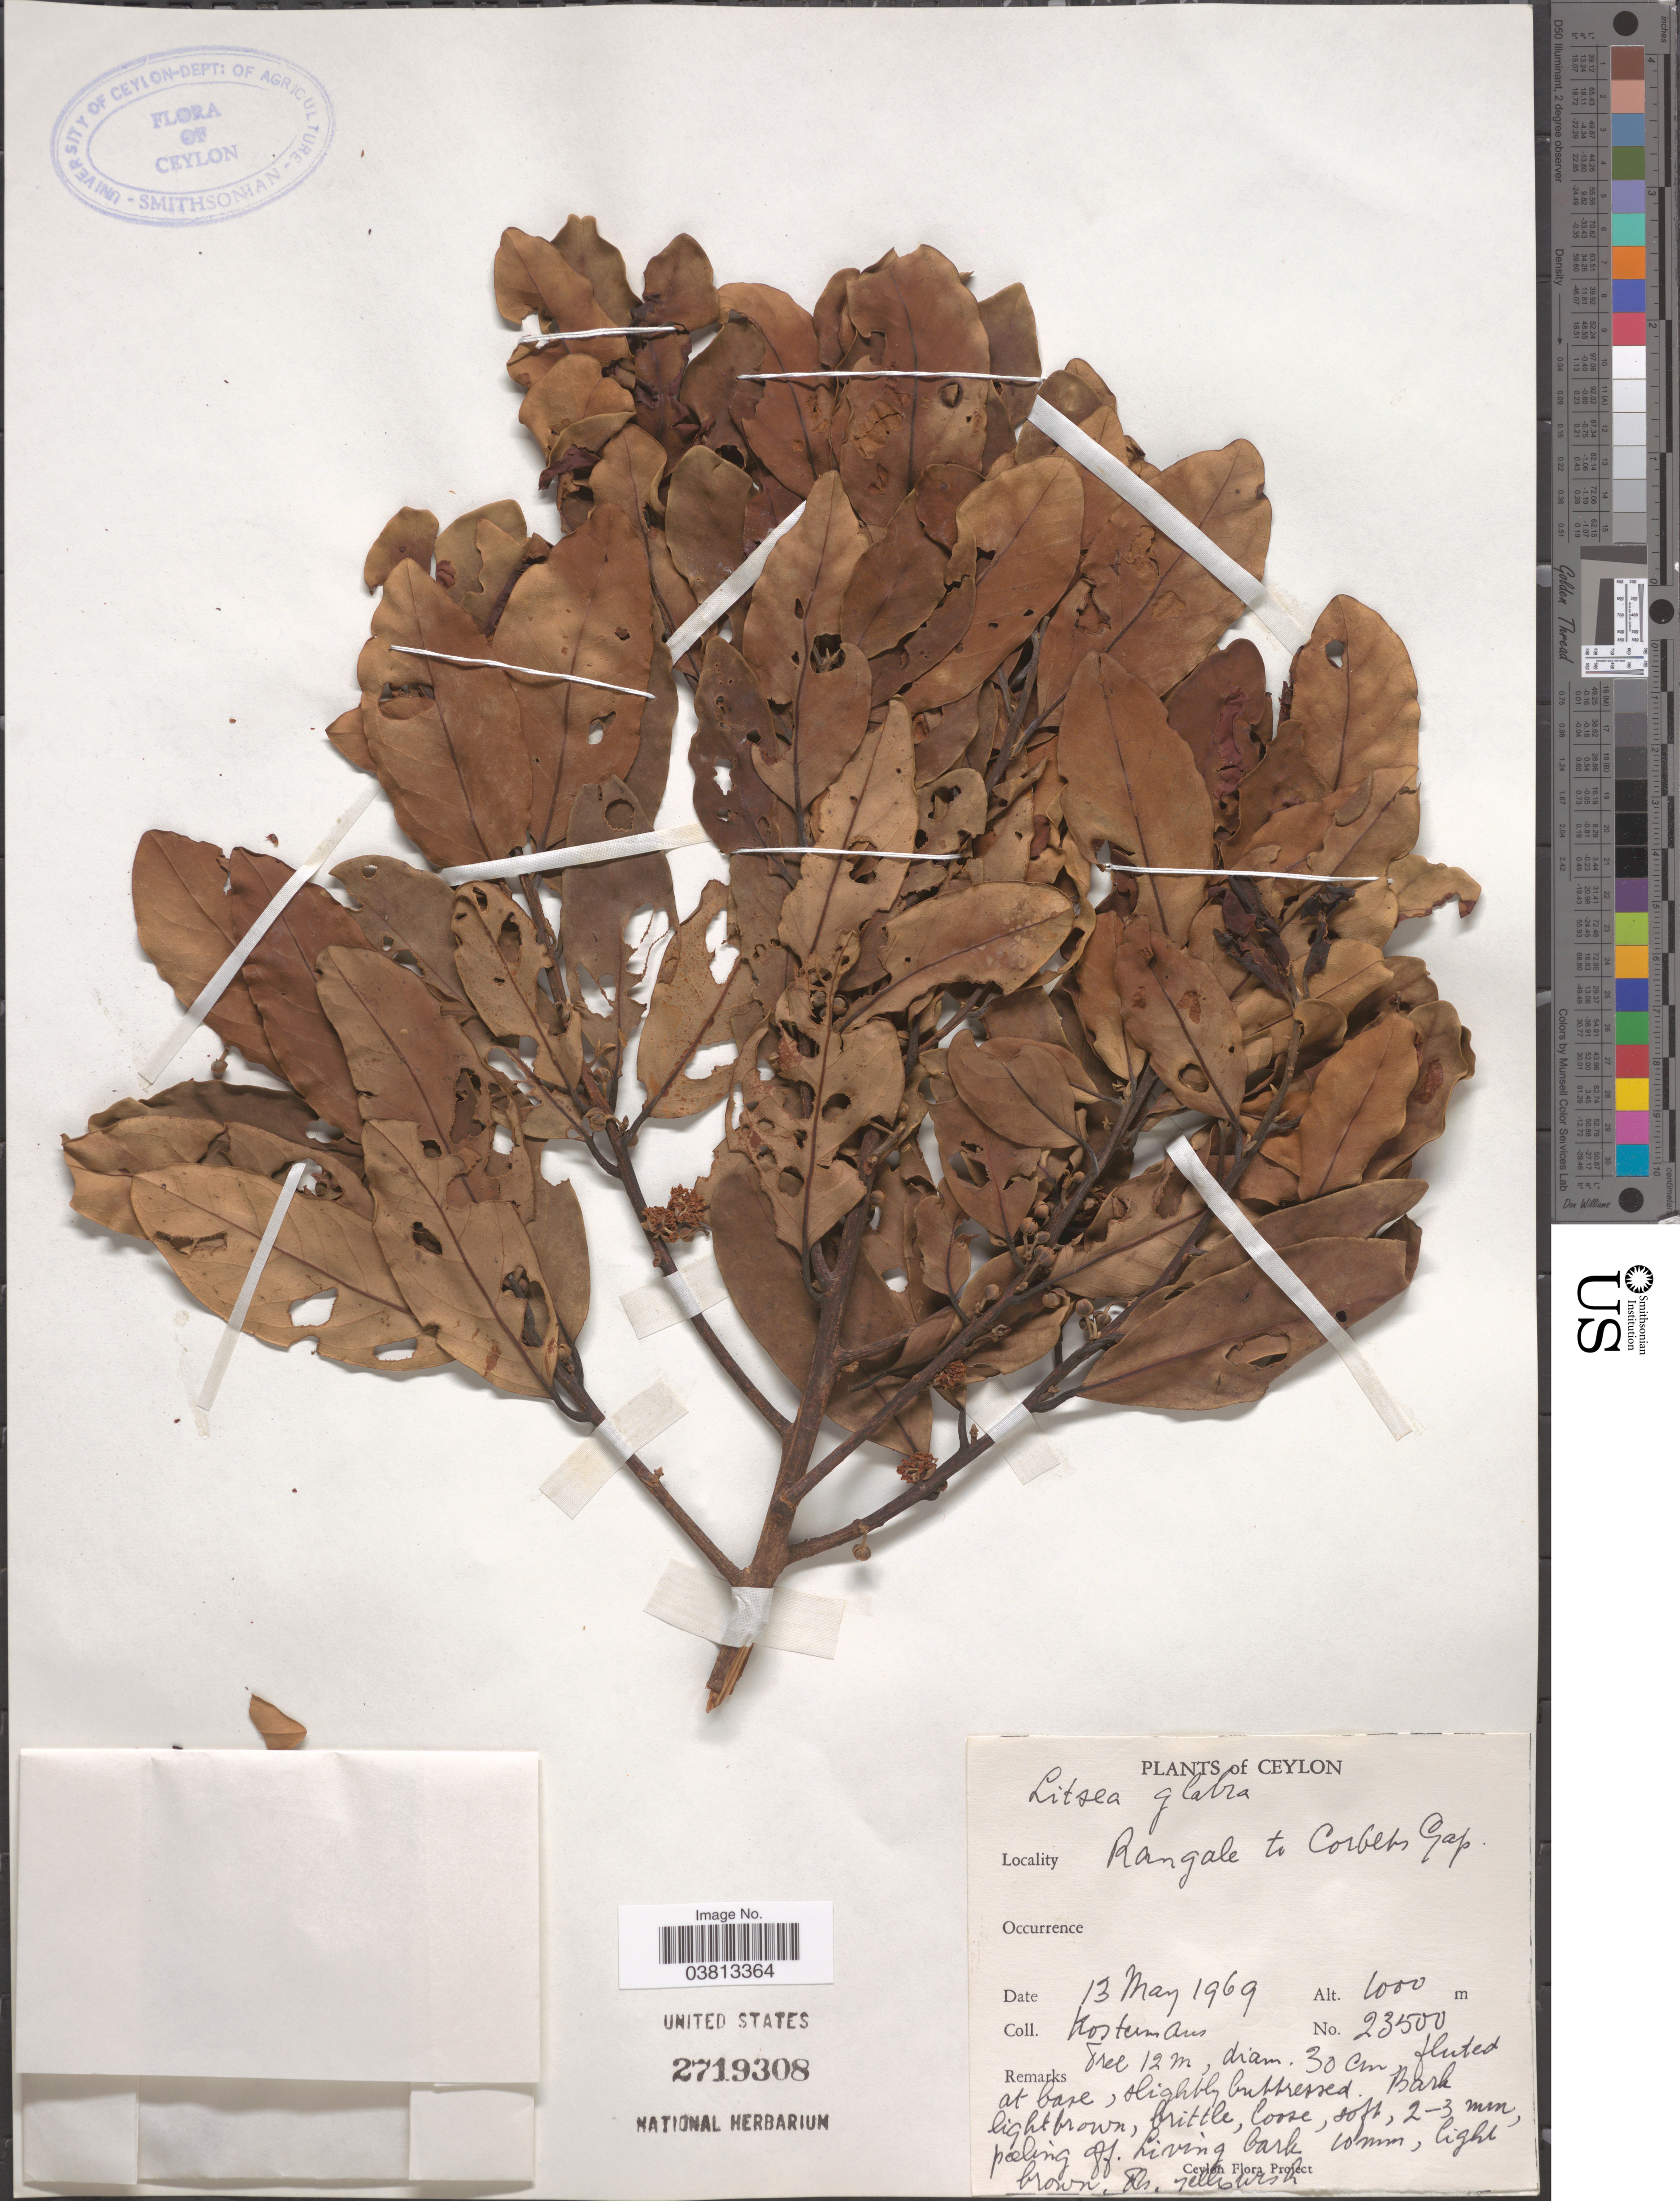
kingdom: Plantae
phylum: Tracheophyta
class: Magnoliopsida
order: Laurales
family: Lauraceae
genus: Litsea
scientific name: Litsea walkeri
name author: (Meisn.) Trimen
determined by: Strong, Mark T., (BOT), Smithsonian Institution - National Museum of Natural History (UNITED STATES)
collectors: Kostermans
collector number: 23500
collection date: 1969-05-13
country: Sri Lanka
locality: Ceylon. Rangale to Corbets Gap.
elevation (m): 1000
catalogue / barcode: US 2719308